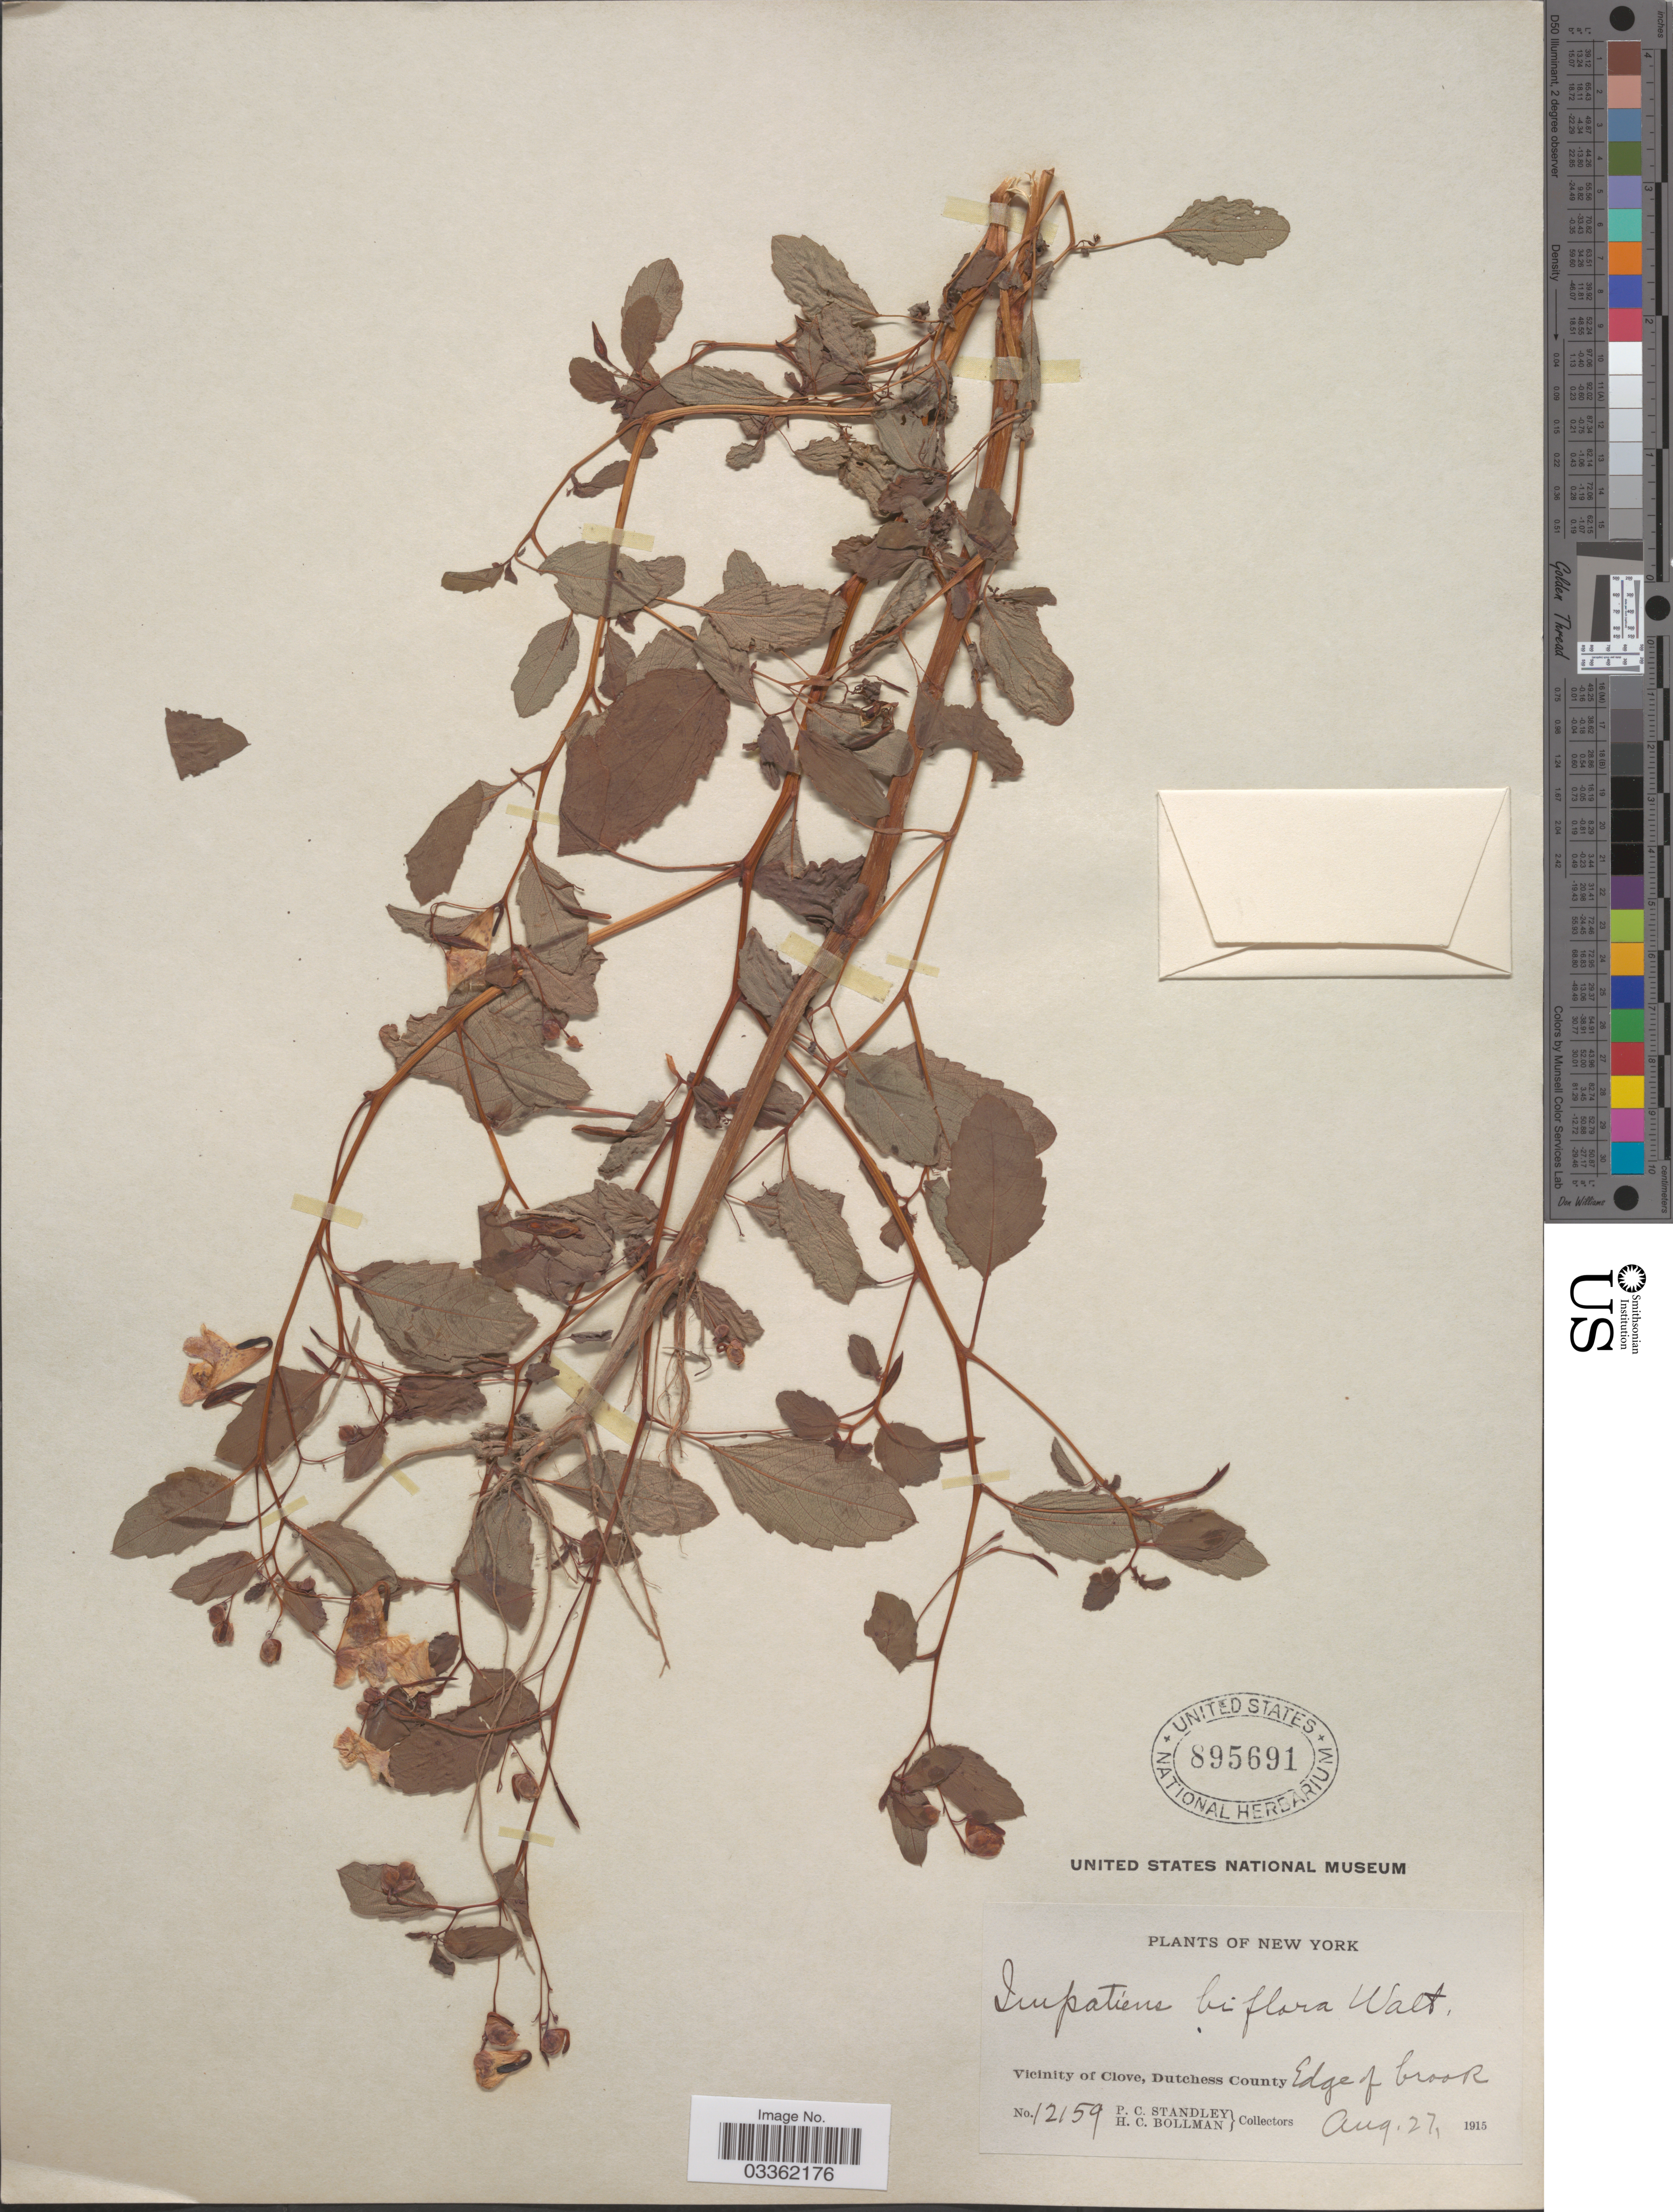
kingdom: Plantae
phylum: Tracheophyta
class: Magnoliopsida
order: Ericales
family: Balsaminaceae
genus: Impatiens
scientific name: Impatiens capensis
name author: Meerb.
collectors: P. C. Standley & H. C. Bollman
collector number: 12159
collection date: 1915-08-27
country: United States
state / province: New York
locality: Vicinity of Clove, Dutchess county. Edge of brook.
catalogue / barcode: US 895691